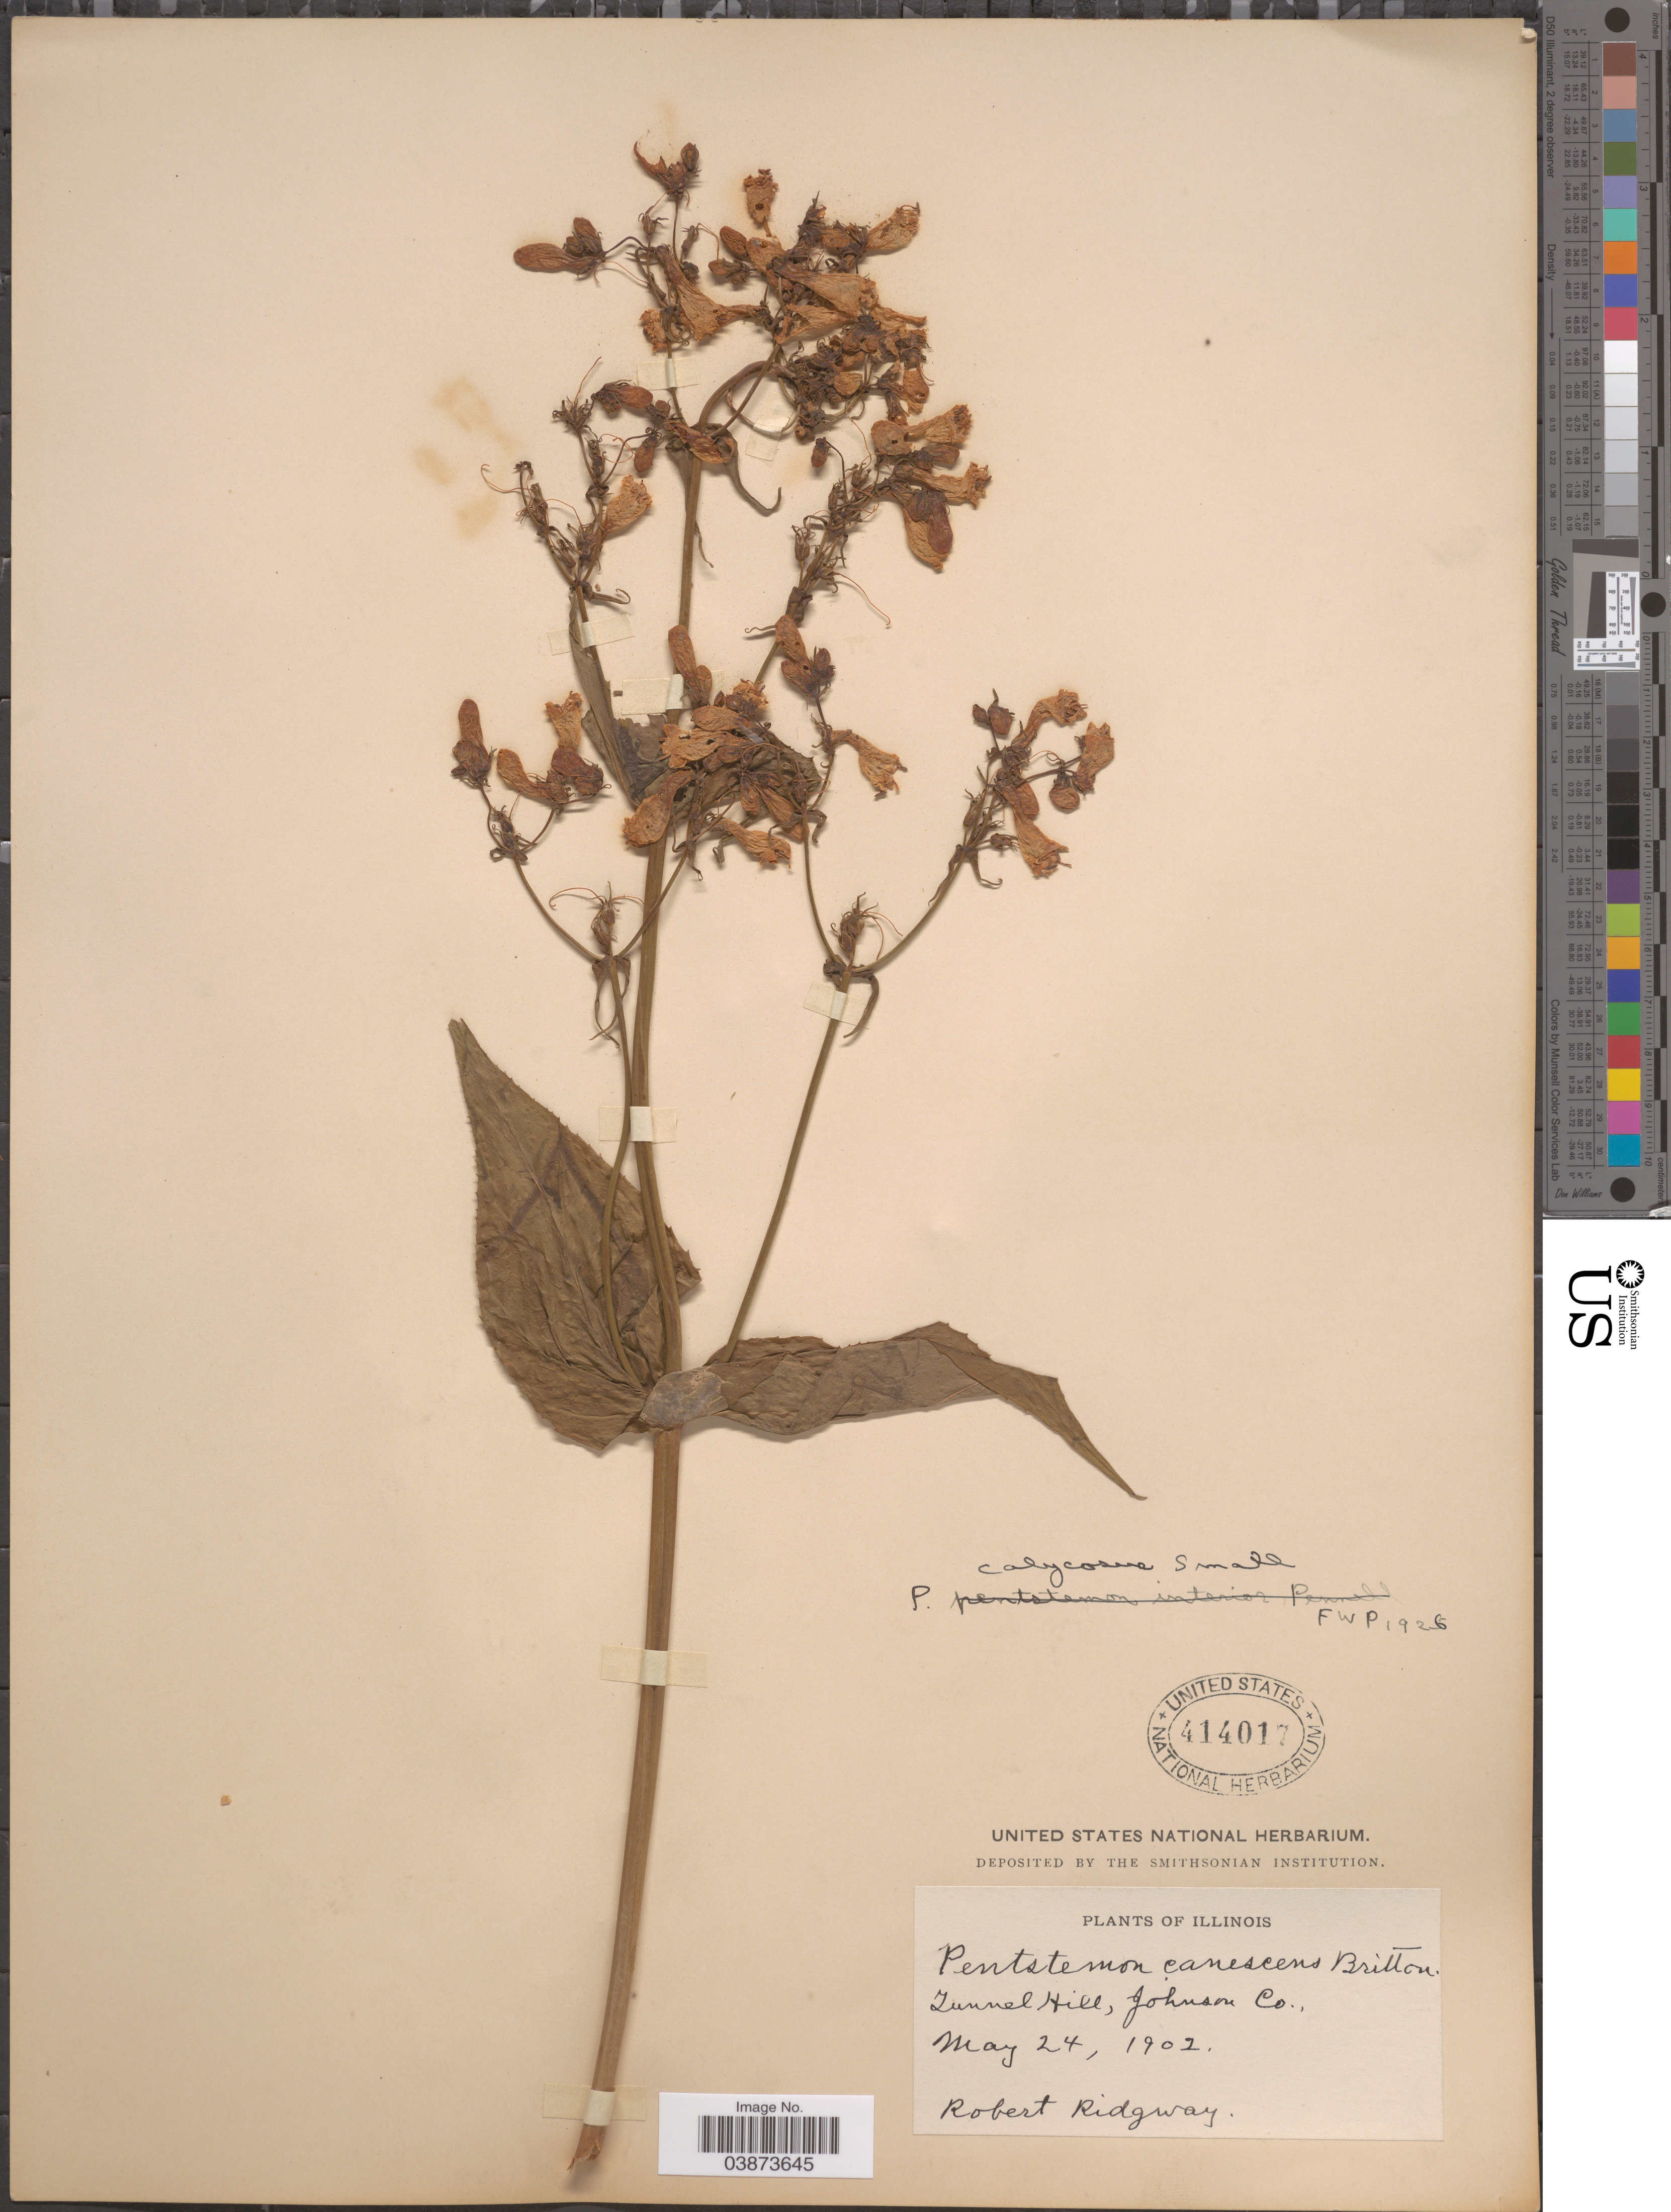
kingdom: Plantae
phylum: Tracheophyta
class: Magnoliopsida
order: Lamiales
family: Plantaginaceae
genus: Penstemon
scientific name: Penstemon calycosus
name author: Small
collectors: R. Ridgway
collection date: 1902-05-24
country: United States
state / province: Illinois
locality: Tunnel Hill, Johnson co.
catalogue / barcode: US 414017